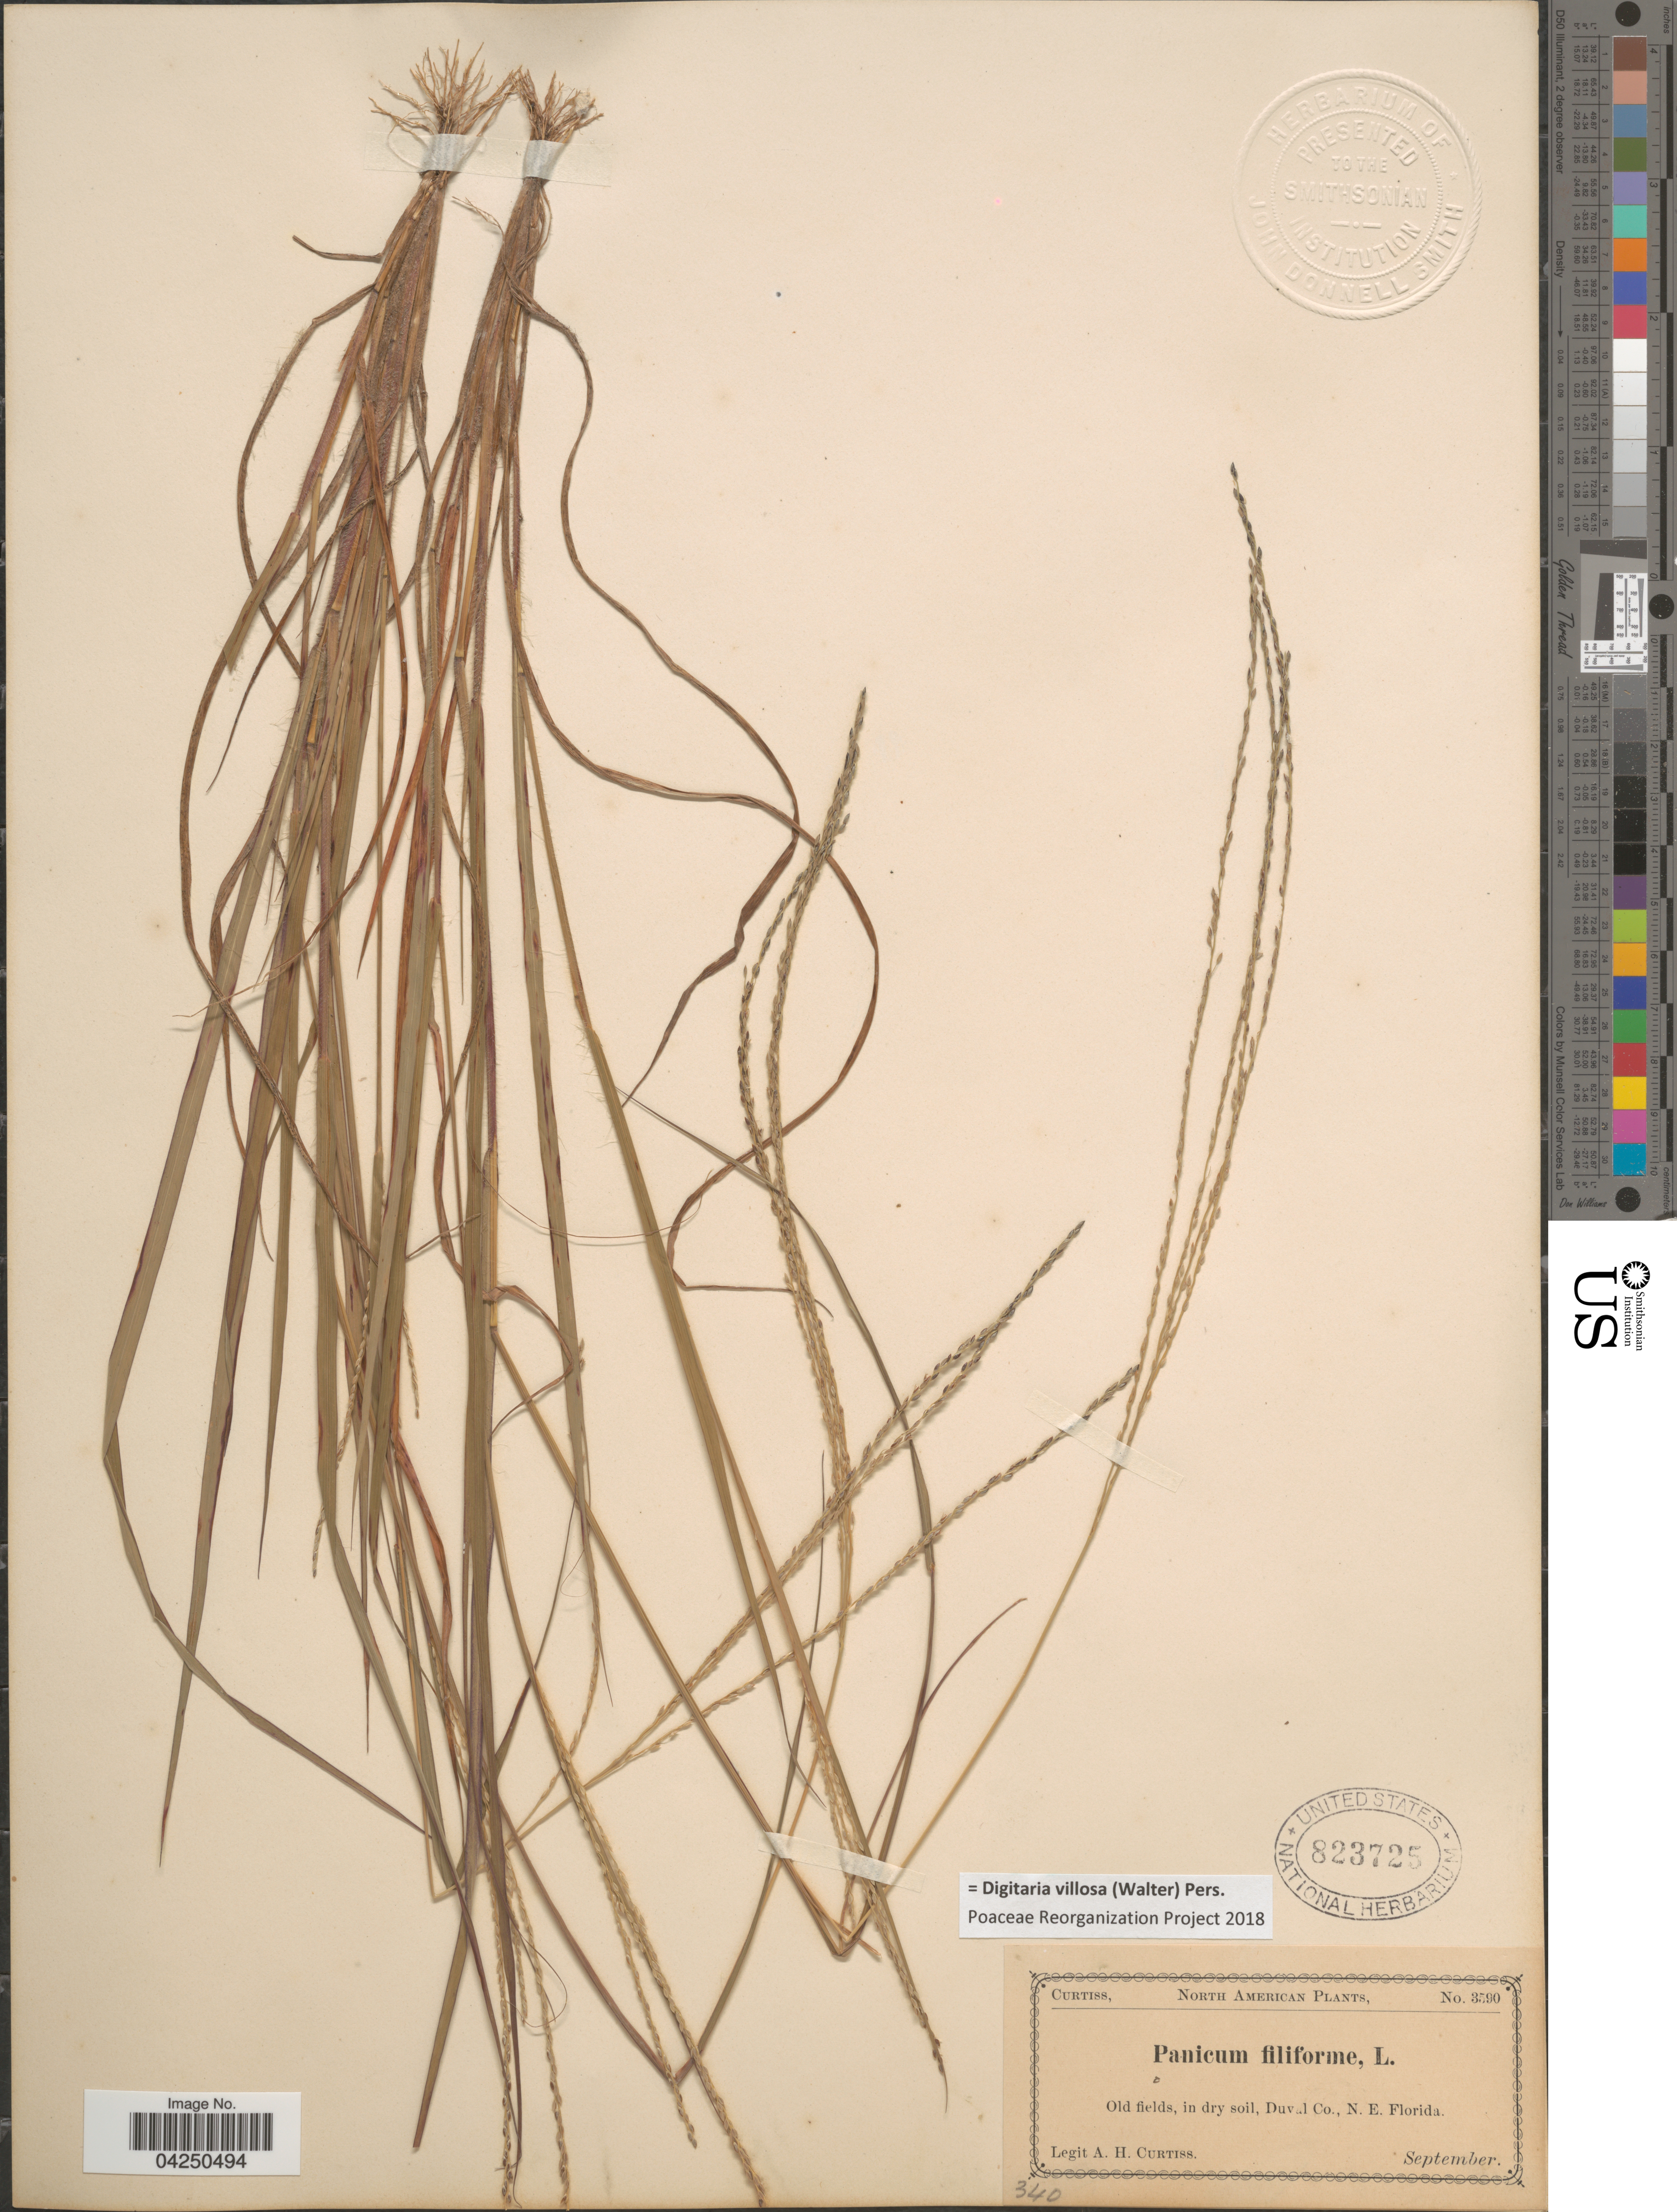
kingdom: Plantae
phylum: Tracheophyta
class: Liliopsida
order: Poales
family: Poaceae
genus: Digitaria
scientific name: Digitaria villosa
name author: (Walter) Pers.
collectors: A. H. Curtiss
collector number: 3590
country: United States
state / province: Florida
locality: Old fields, in dry soil, Duval Co., N. E. Florida.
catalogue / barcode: US 823725